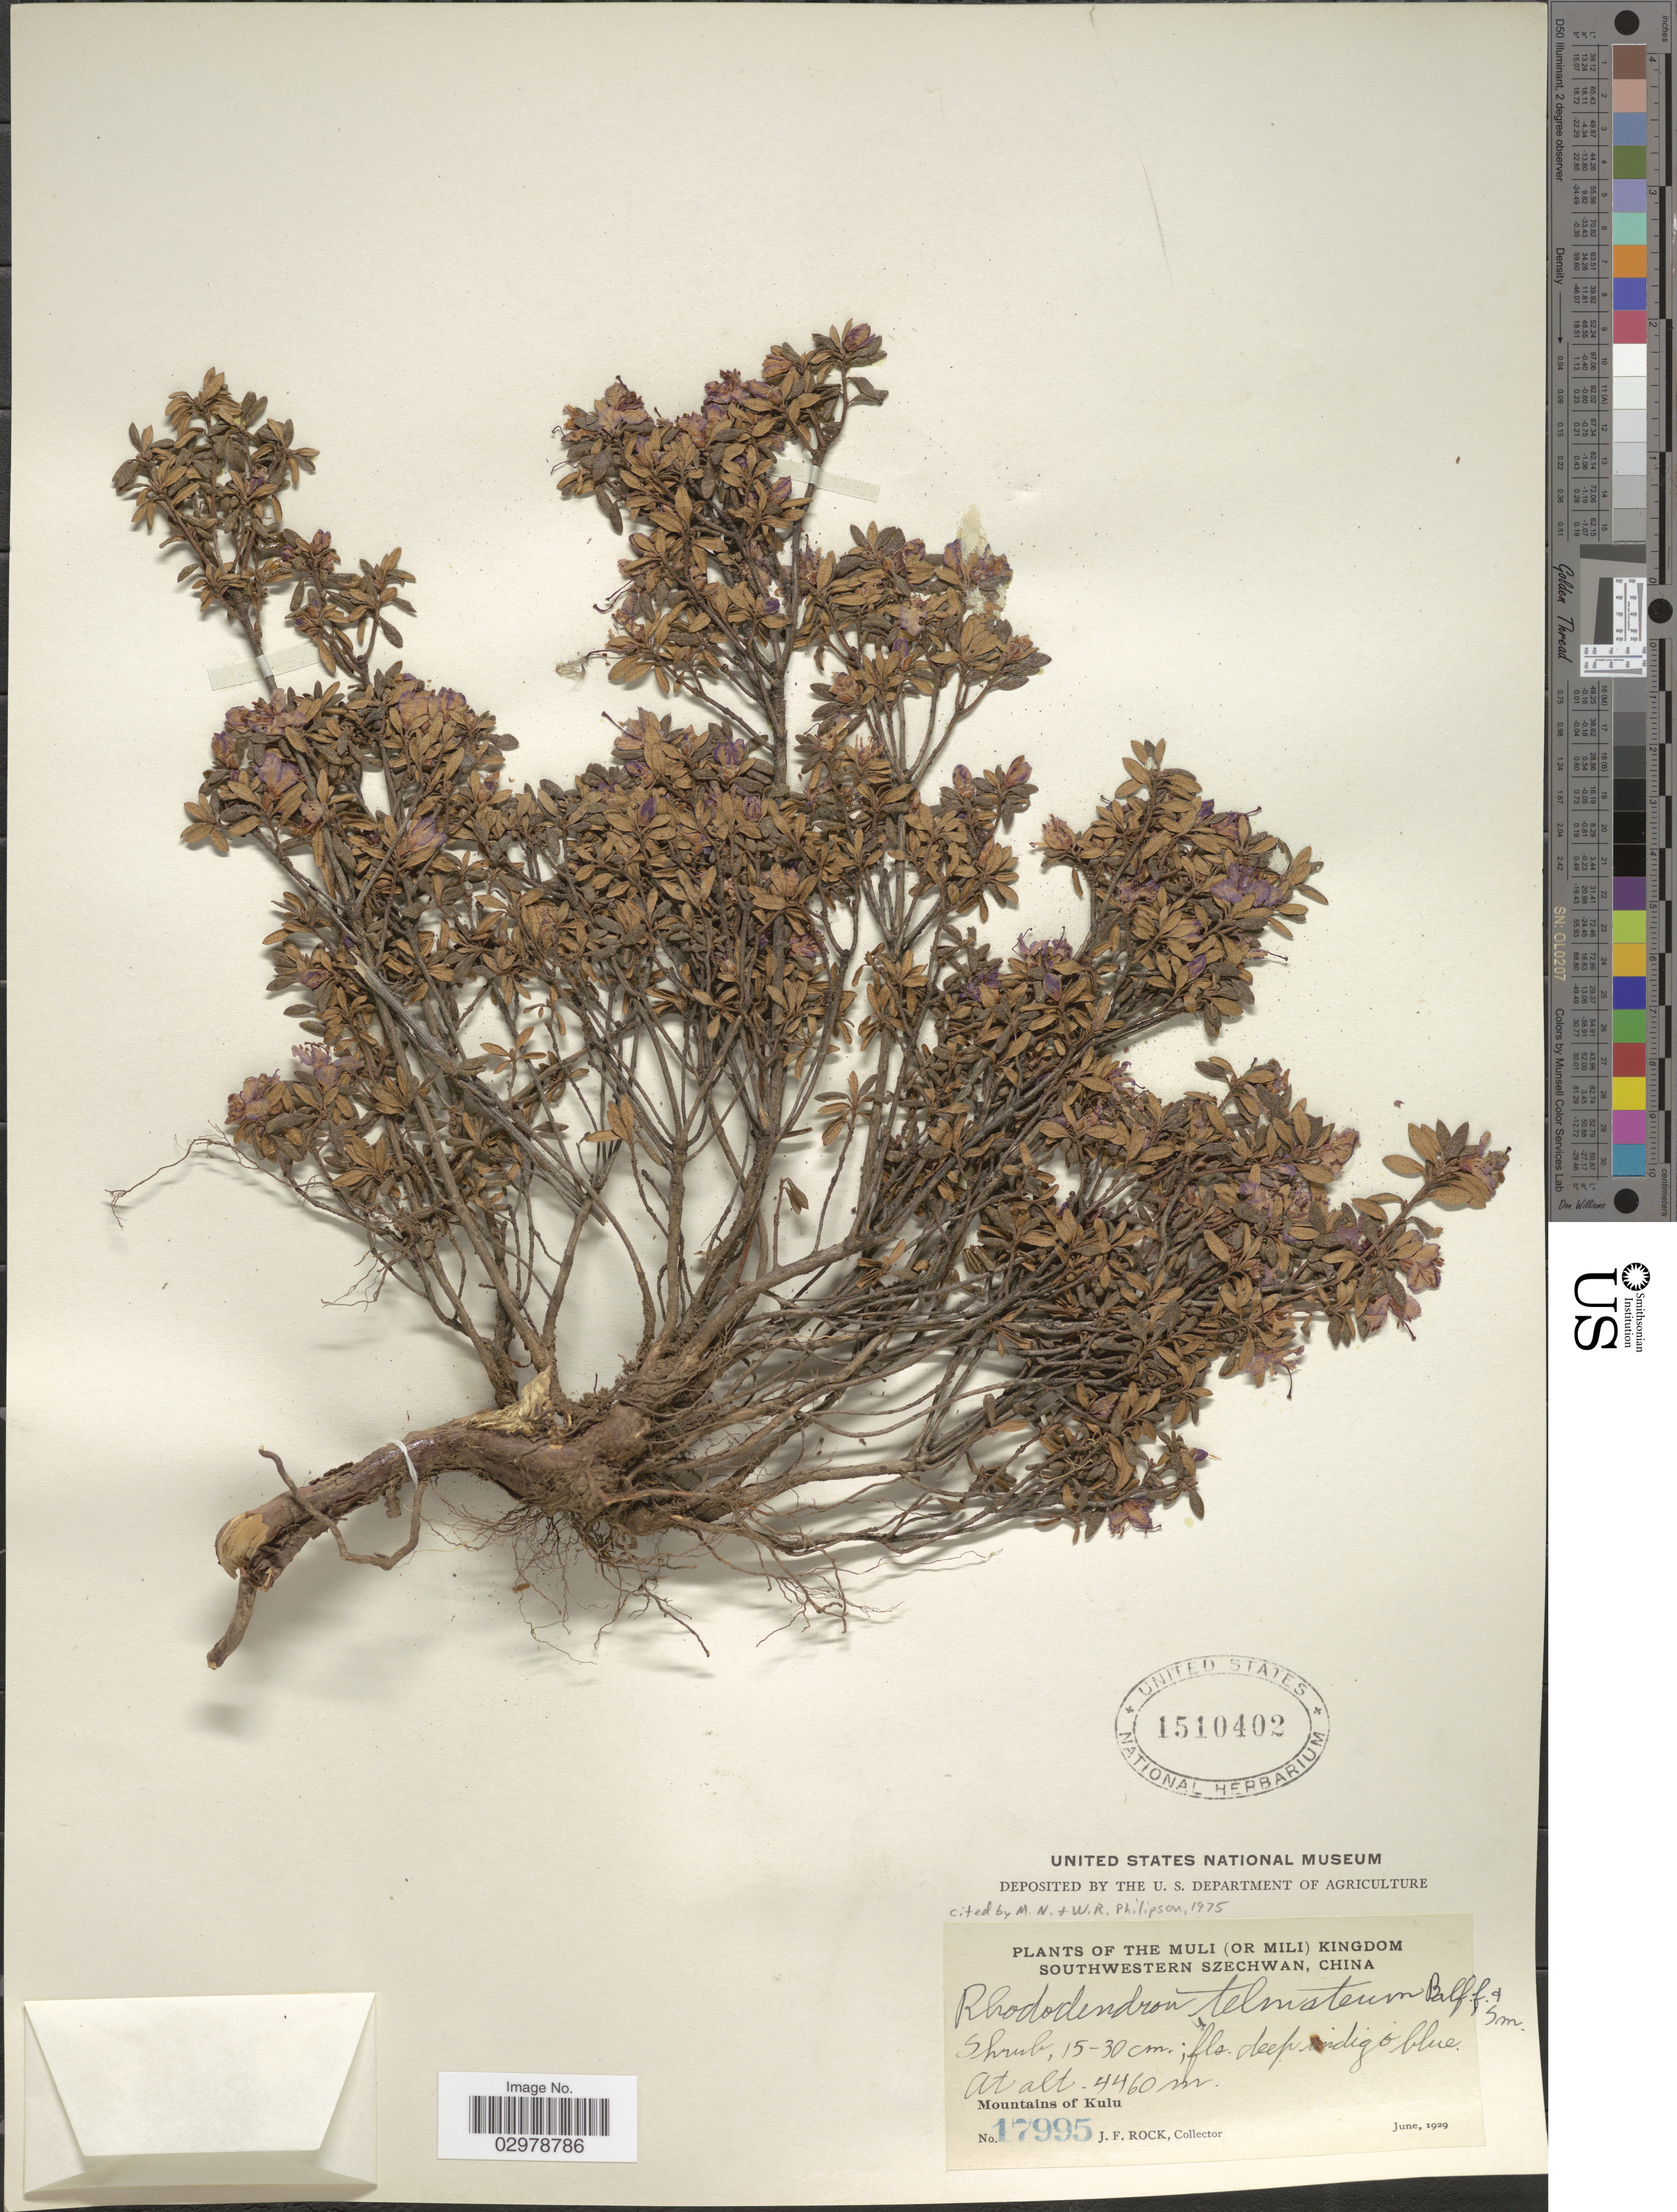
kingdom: Plantae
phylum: Tracheophyta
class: Magnoliopsida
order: Ericales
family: Ericaceae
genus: Rhododendron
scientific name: Rhododendron telmateium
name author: Balf. f. & W.W. Sm.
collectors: J. Rock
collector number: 17995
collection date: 1929-06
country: China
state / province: Sichuan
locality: The Muli (or Mili) Kingdom, Southwestern Szechwan. Mountains of Kulu.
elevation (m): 4460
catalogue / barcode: US 1510402